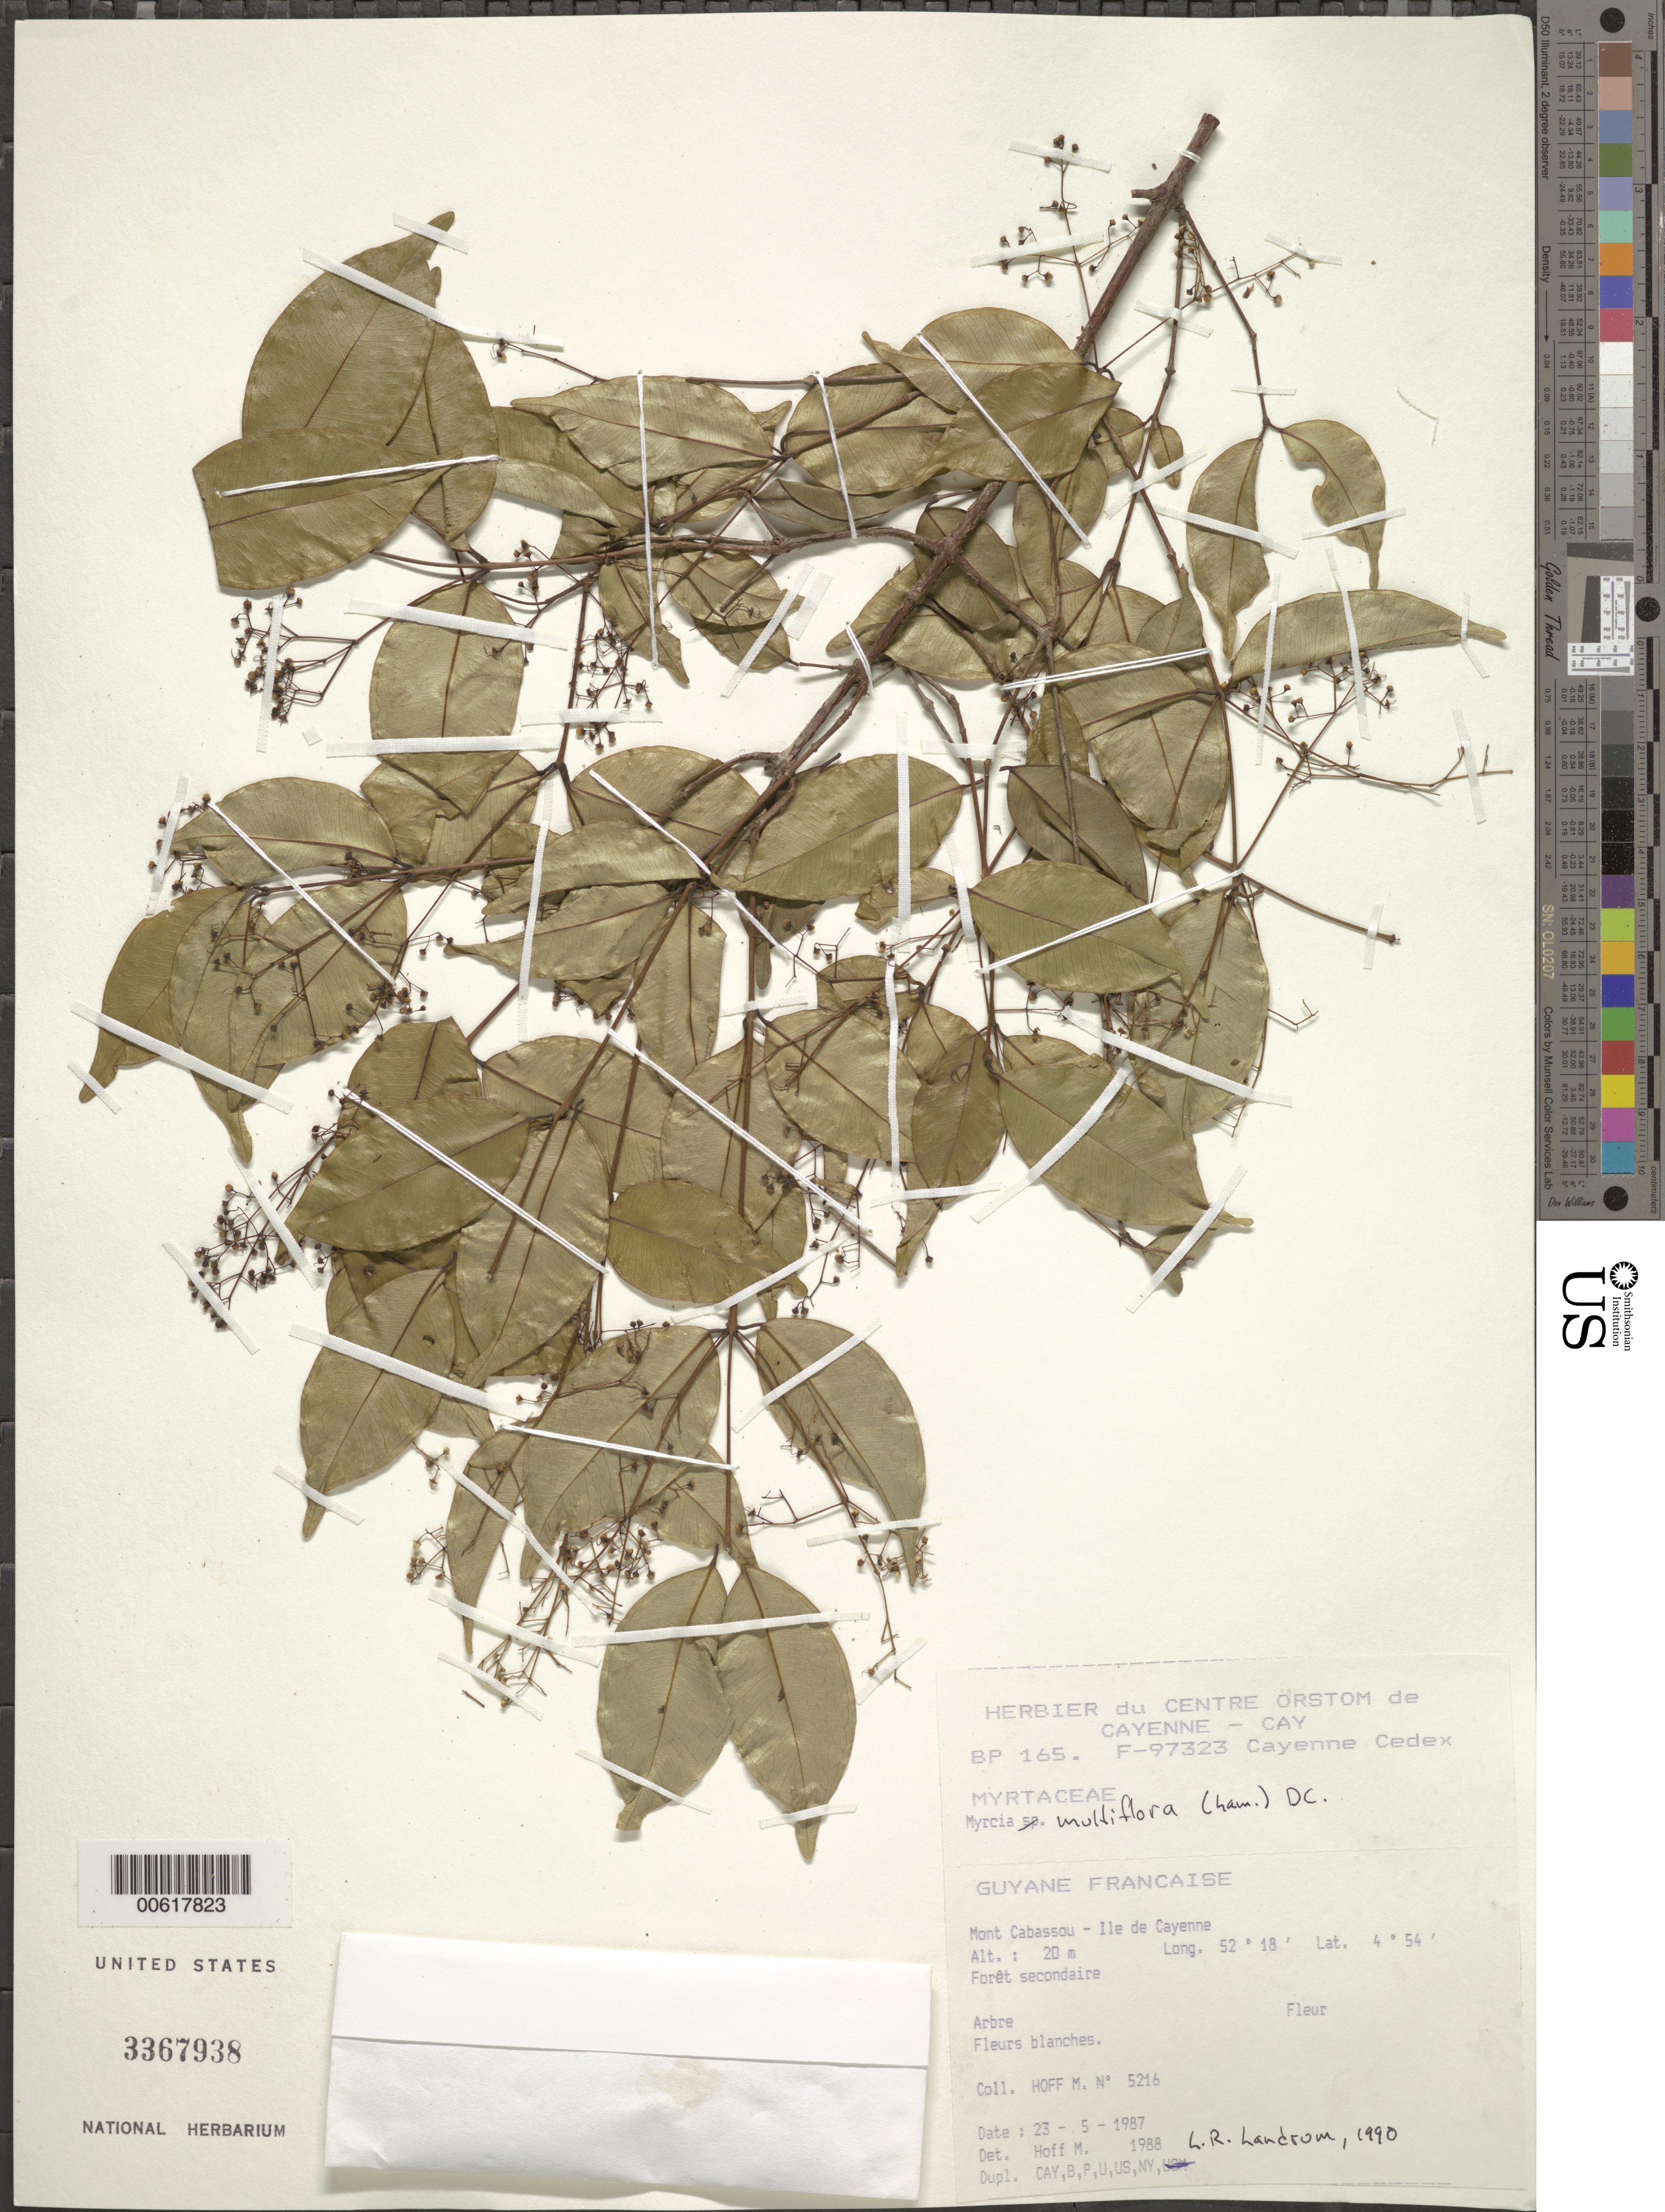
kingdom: Plantae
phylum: Tracheophyta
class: Magnoliopsida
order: Myrtales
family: Myrtaceae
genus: Myrcia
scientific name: Myrcia multiflora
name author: (Lam.) DC.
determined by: Landrum, L. R.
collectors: M. Hoff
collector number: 5216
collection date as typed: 23-May-87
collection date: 1987-05-23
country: French Guiana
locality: Mont Cabassou, Ile de Cayenne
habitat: Secondary forest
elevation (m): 20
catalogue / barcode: US 3367938